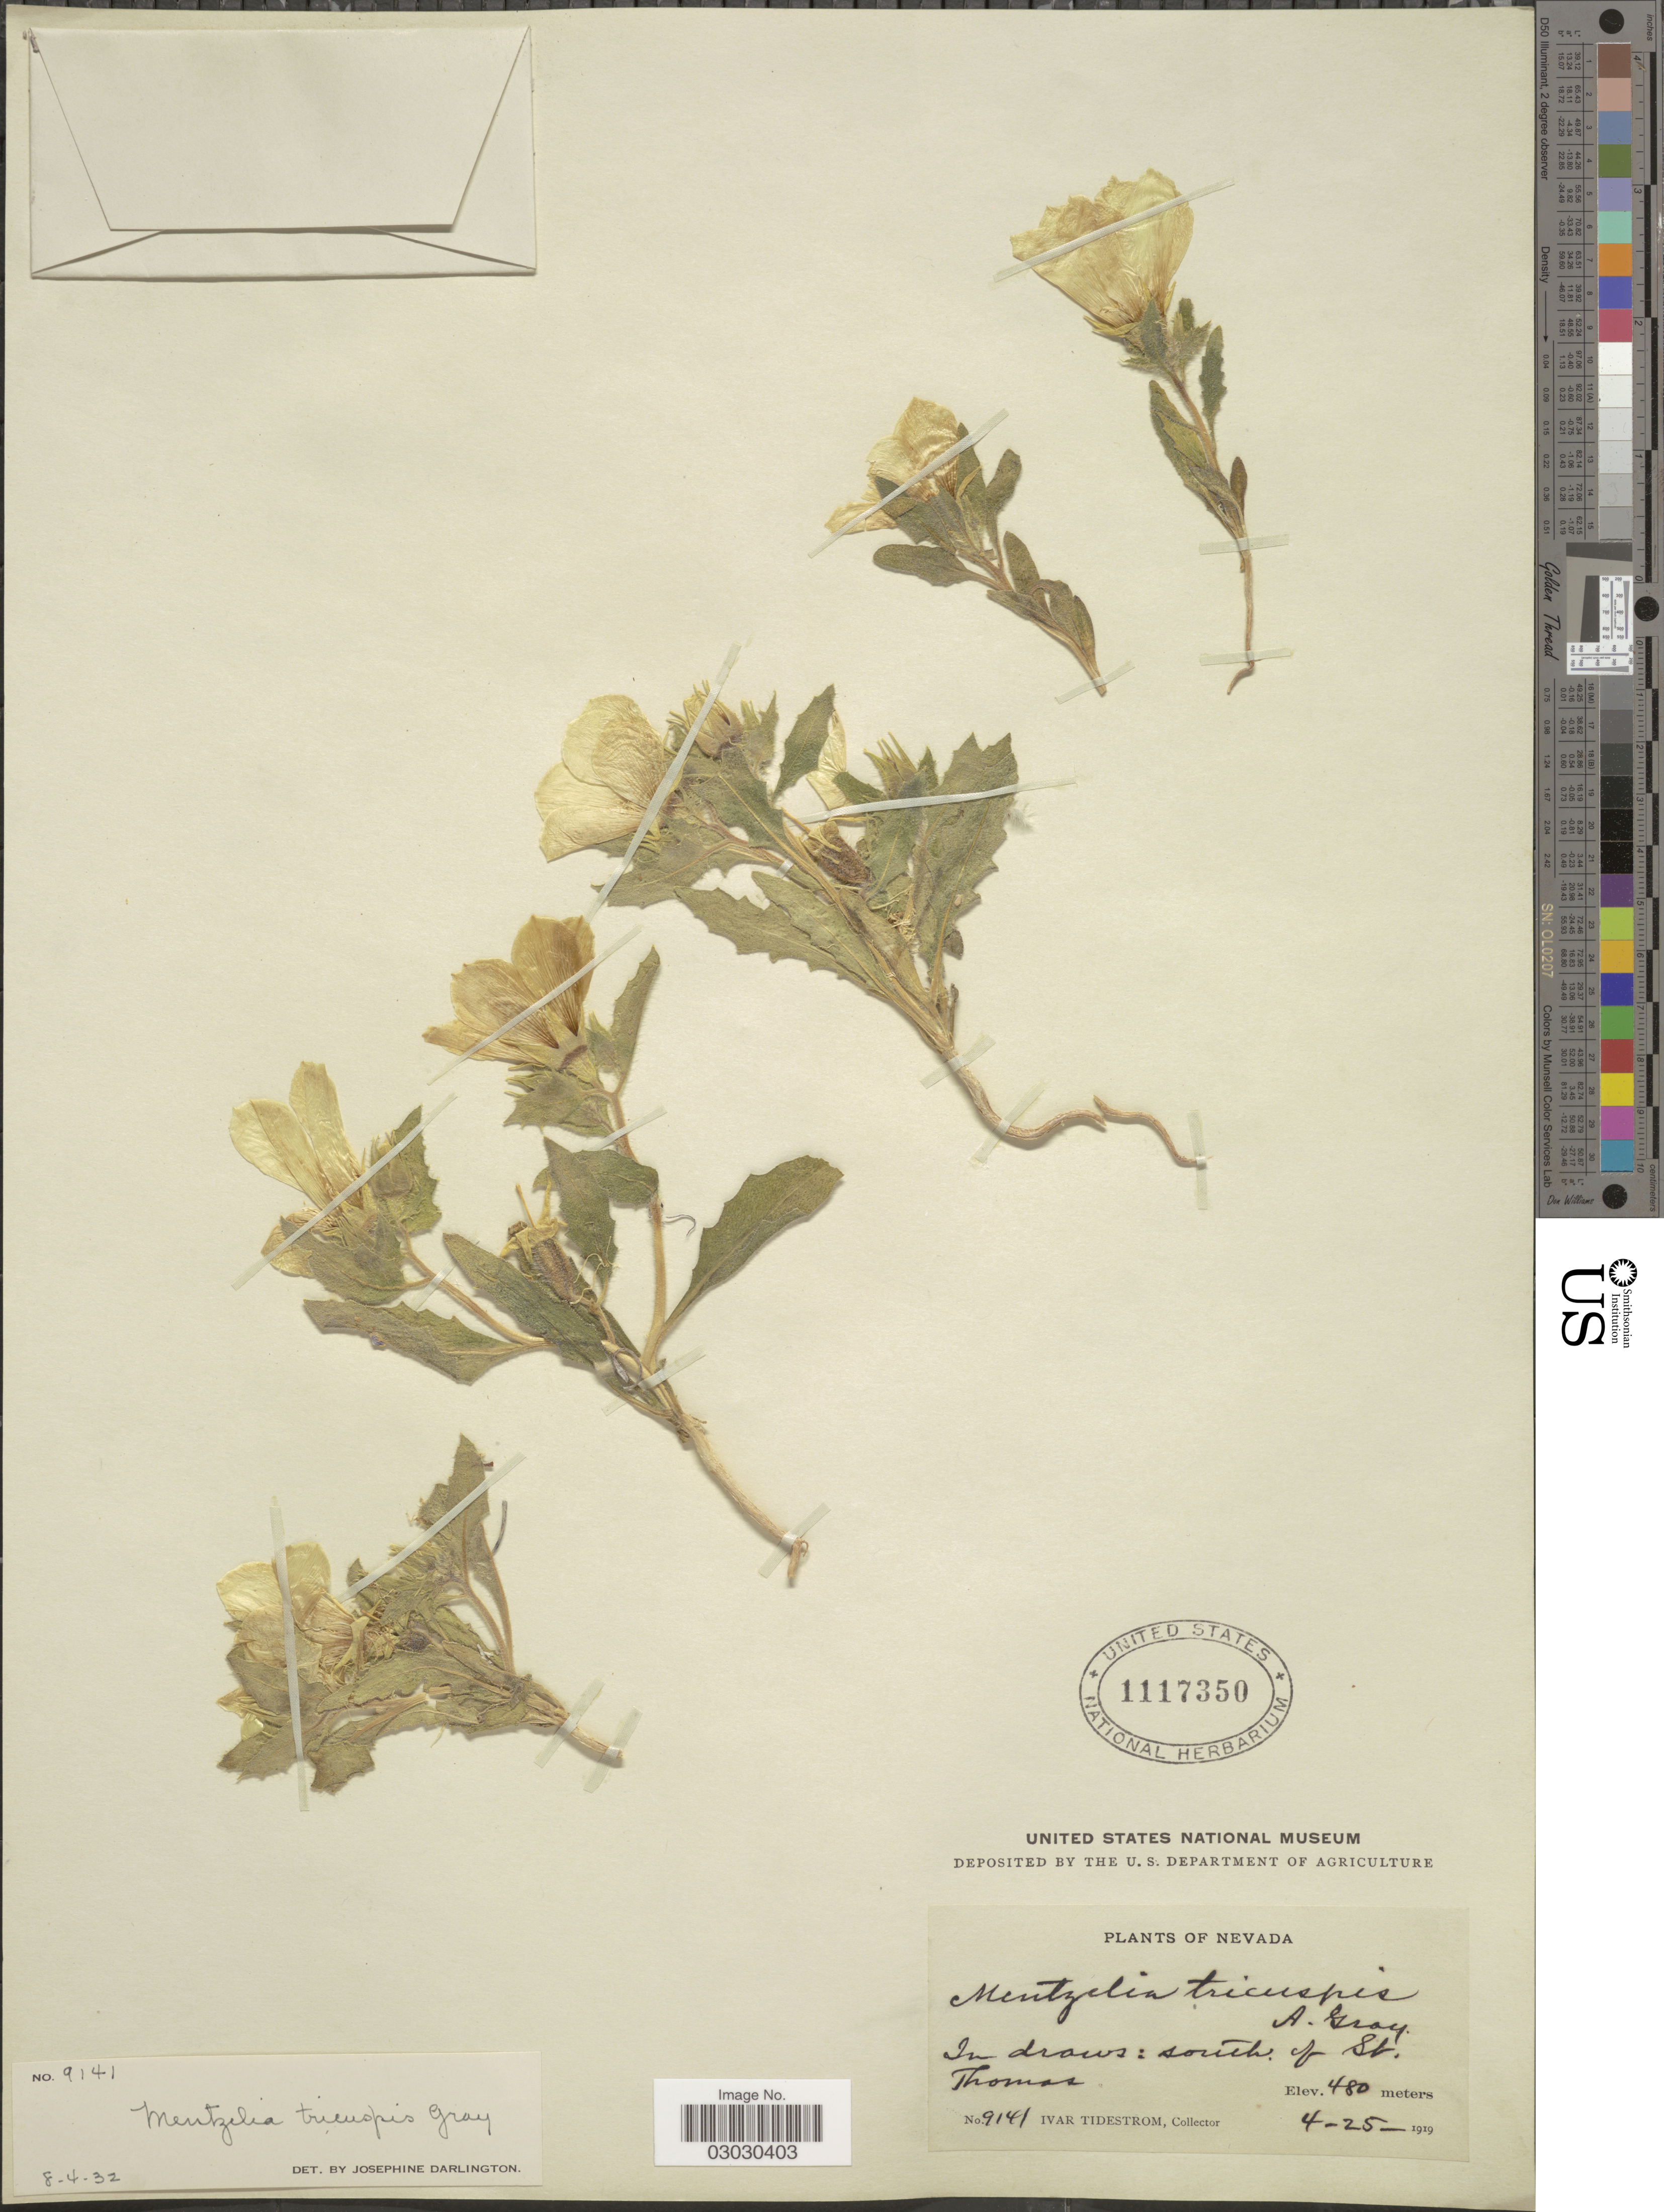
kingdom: Plantae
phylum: Tracheophyta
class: Magnoliopsida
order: Cornales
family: Loasaceae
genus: Mentzelia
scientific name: Mentzelia tricuspis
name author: A. Gray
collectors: I. F. Tidestrom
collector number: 9141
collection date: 1919-04-25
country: United States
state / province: Nevada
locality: In draws: south of St. Thomas.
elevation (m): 480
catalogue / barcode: US 1117350